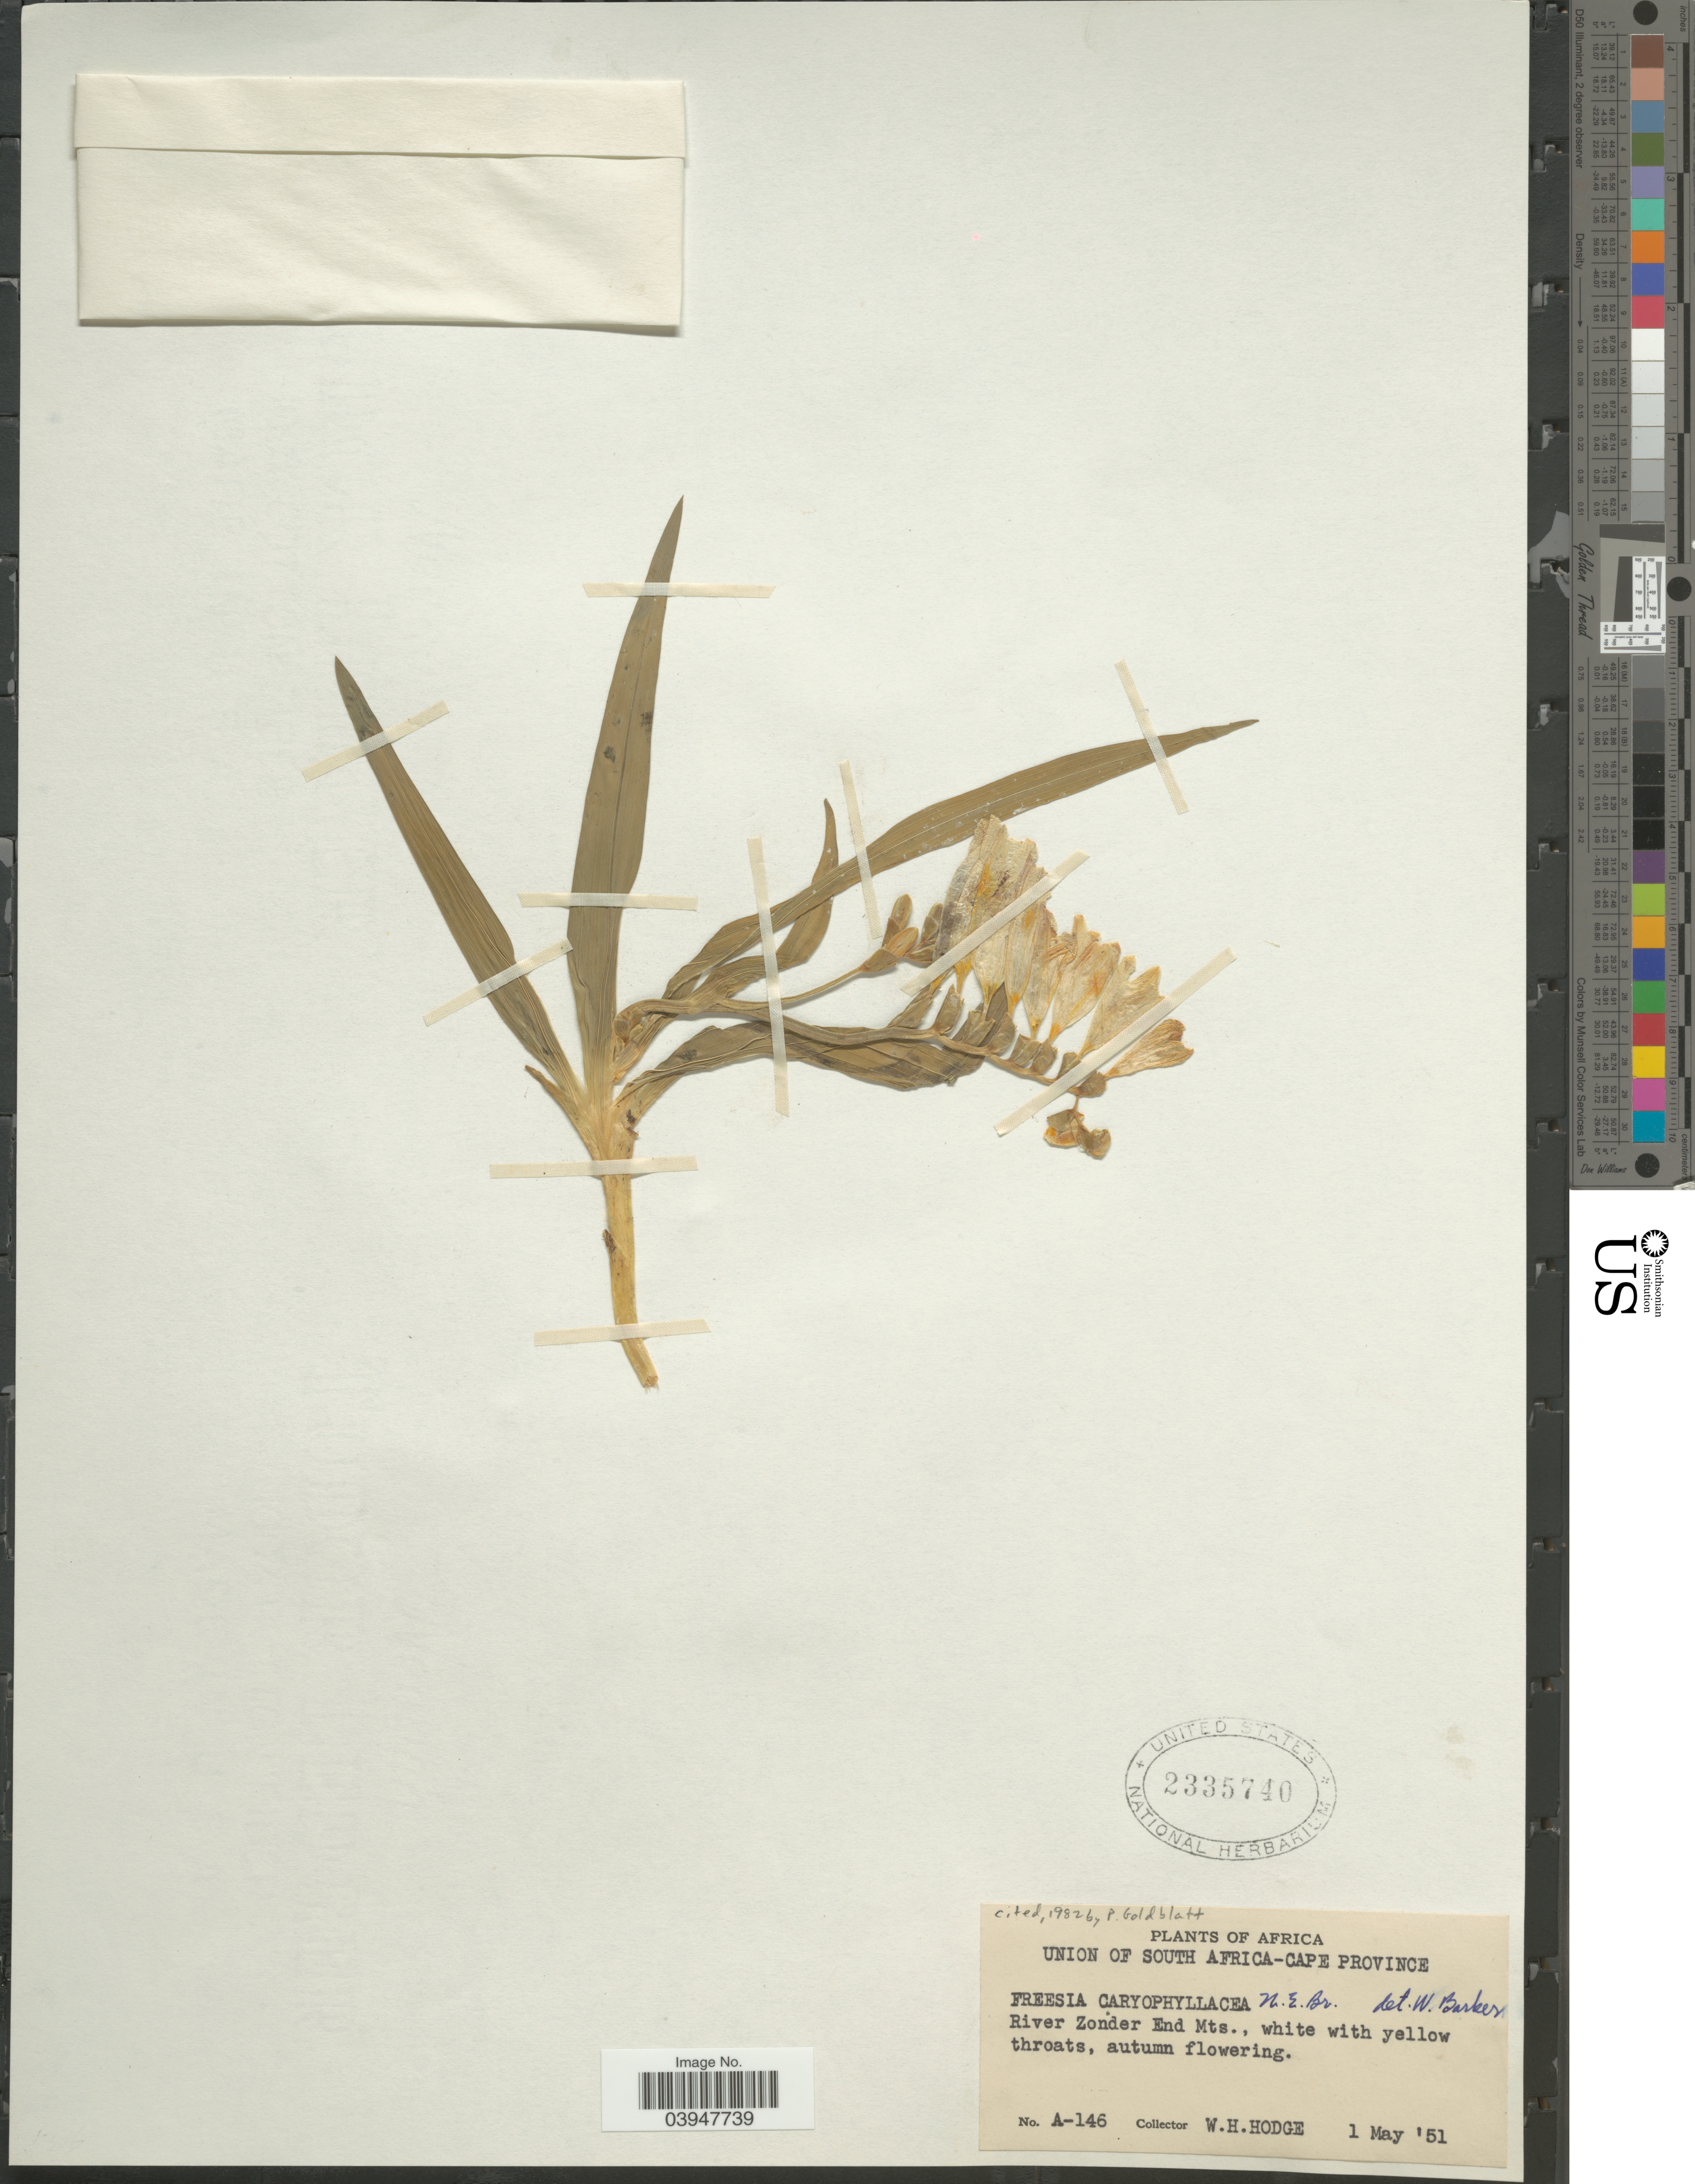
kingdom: Plantae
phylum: Tracheophyta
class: Liliopsida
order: Asparagales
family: Iridaceae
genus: Freesia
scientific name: Freesia caryophyllacea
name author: (Burm. f.) N.E. Br.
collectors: W. Hodge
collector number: A-146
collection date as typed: Transcribed d/m/y: 1/5/51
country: South Africa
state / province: Western Cape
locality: Union of South Africa. River Zonder End Mts.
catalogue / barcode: US 2335740